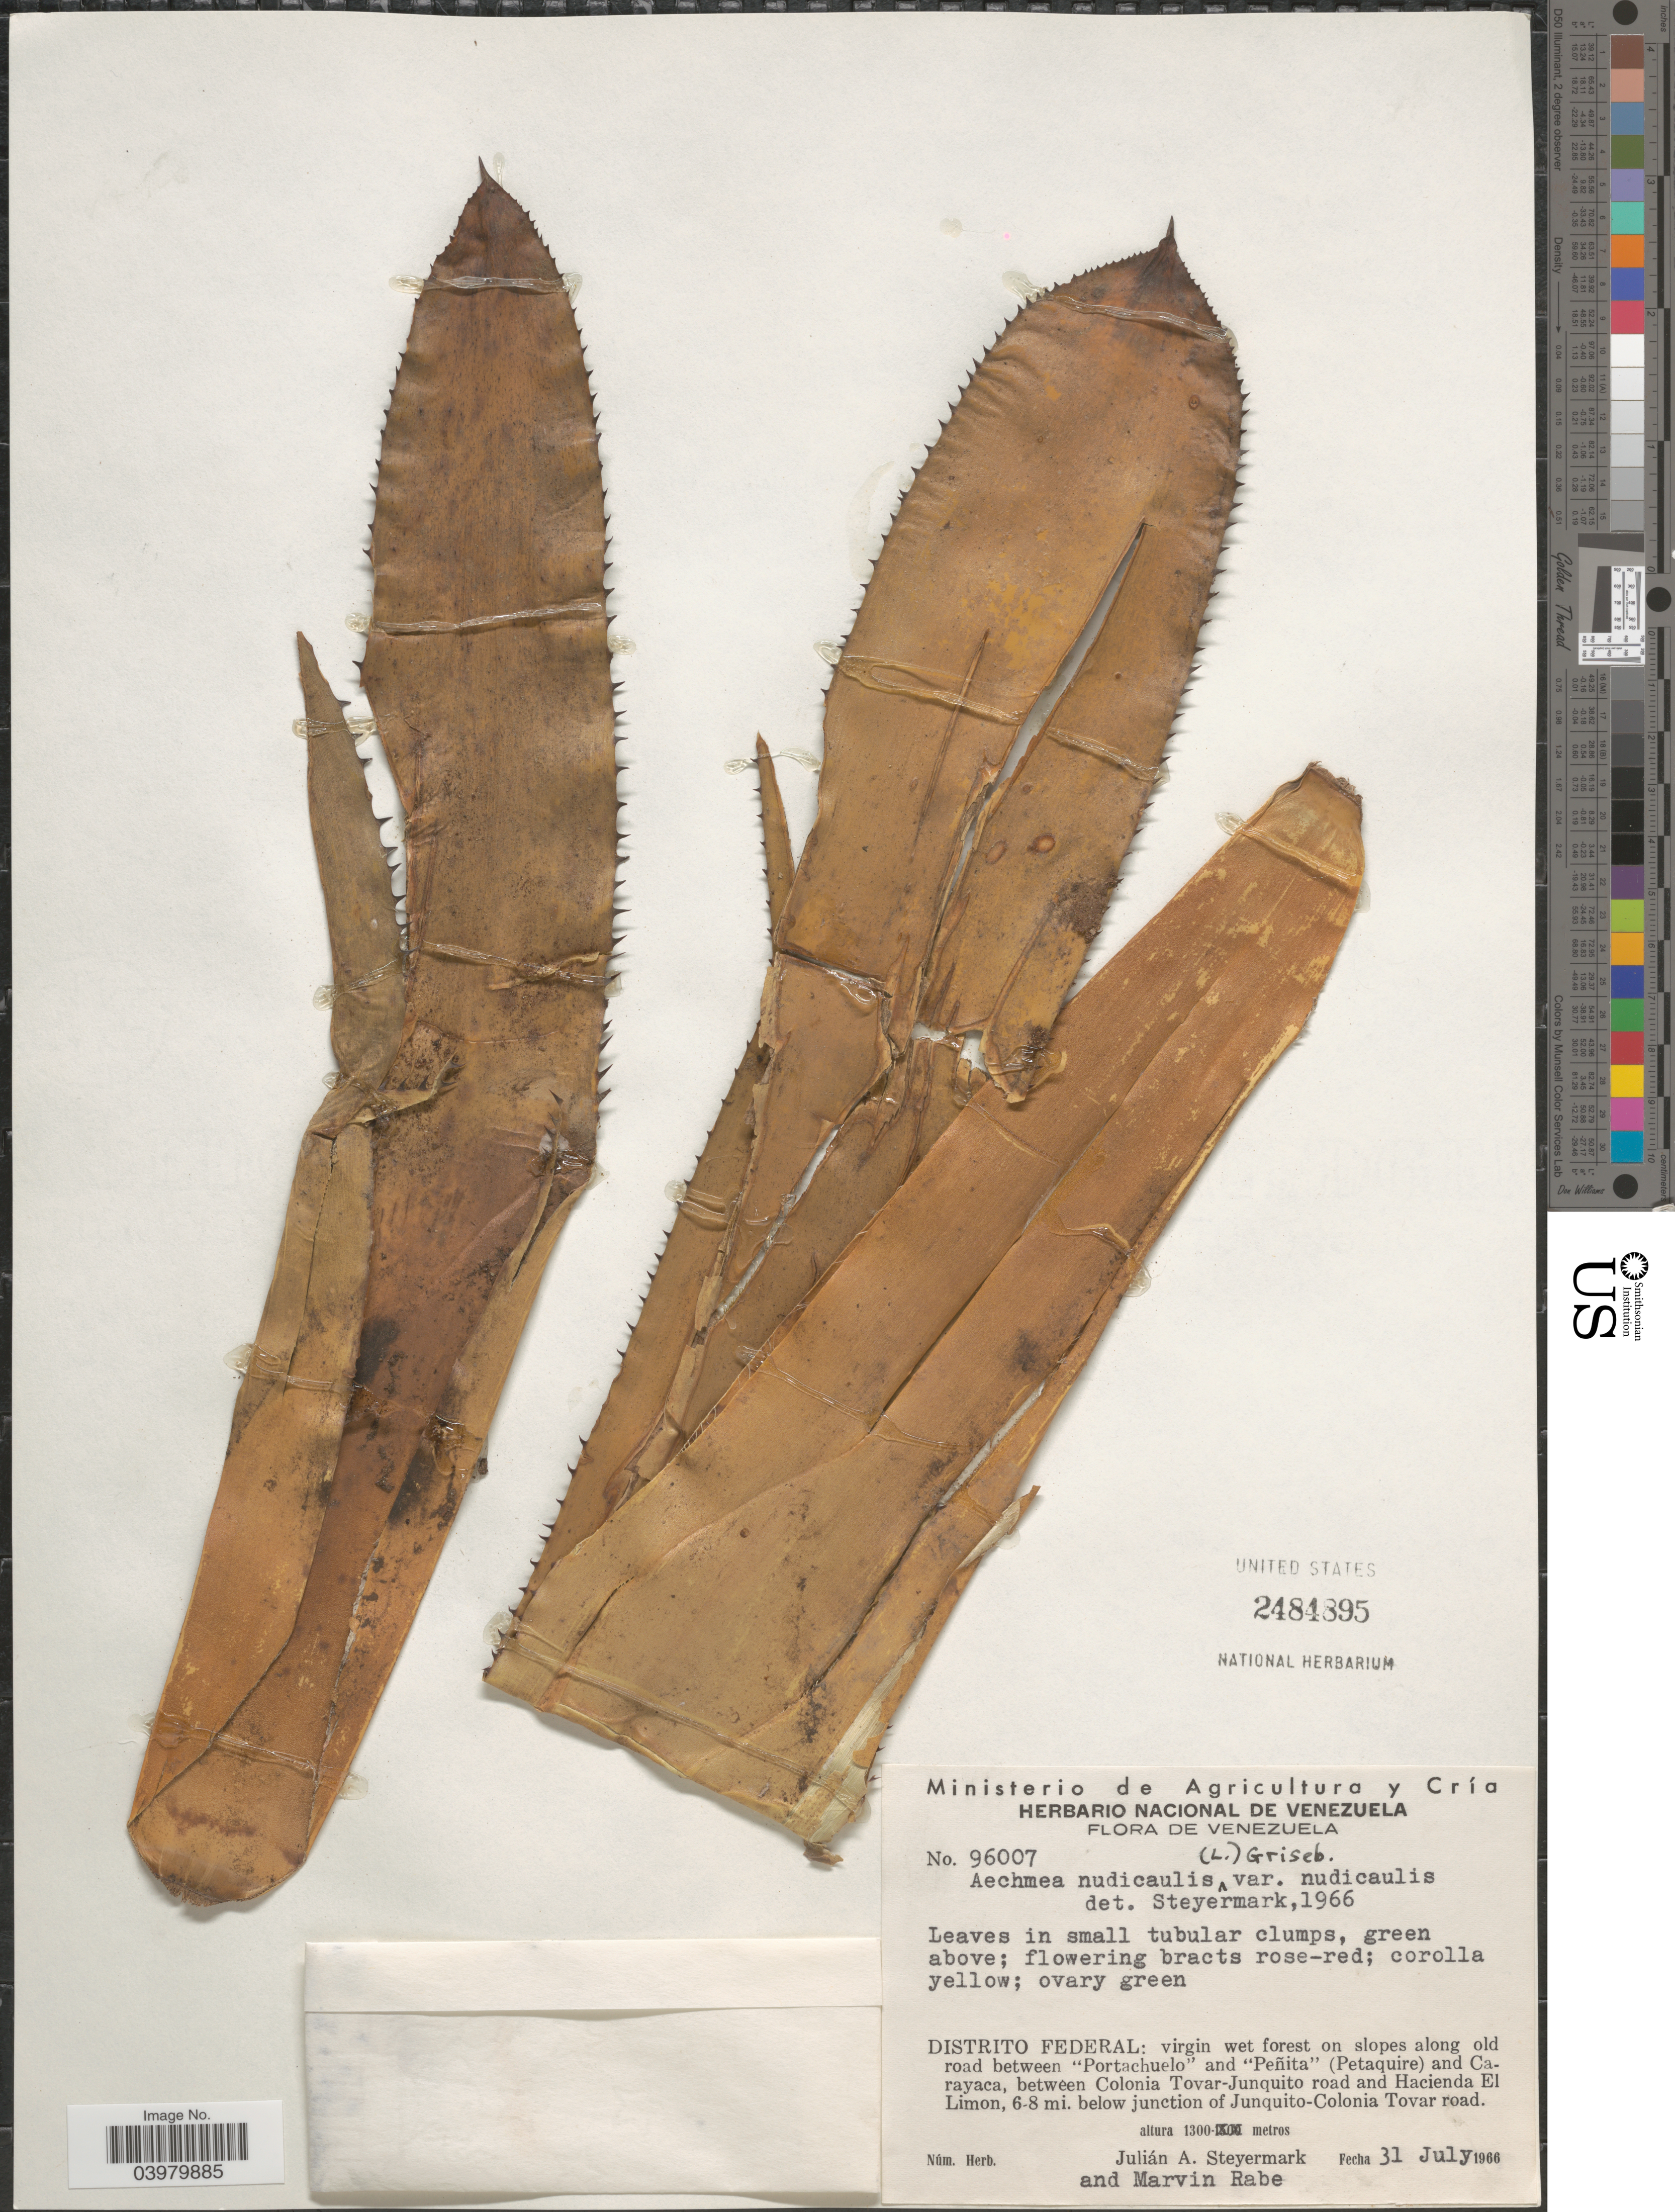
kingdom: Plantae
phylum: Tracheophyta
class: Liliopsida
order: Poales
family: Bromeliaceae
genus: Aechmea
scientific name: Aechmea nudicaulis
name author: (L.) Griseb.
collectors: J. Steyermark & M. Rabe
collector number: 96007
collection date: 1966-07-31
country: Venezuela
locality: Distrito Federal: Virgin wet forest on slopes along old road between "Portachuelo" and "Peñita" (Petaquire) and Carayaca, between Colonia Tovar-Junquito road and Hacienda El Limon, 6-8 mi. below junction of Junquito-Colonia Tovar road.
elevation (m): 1300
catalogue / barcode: US 2484895